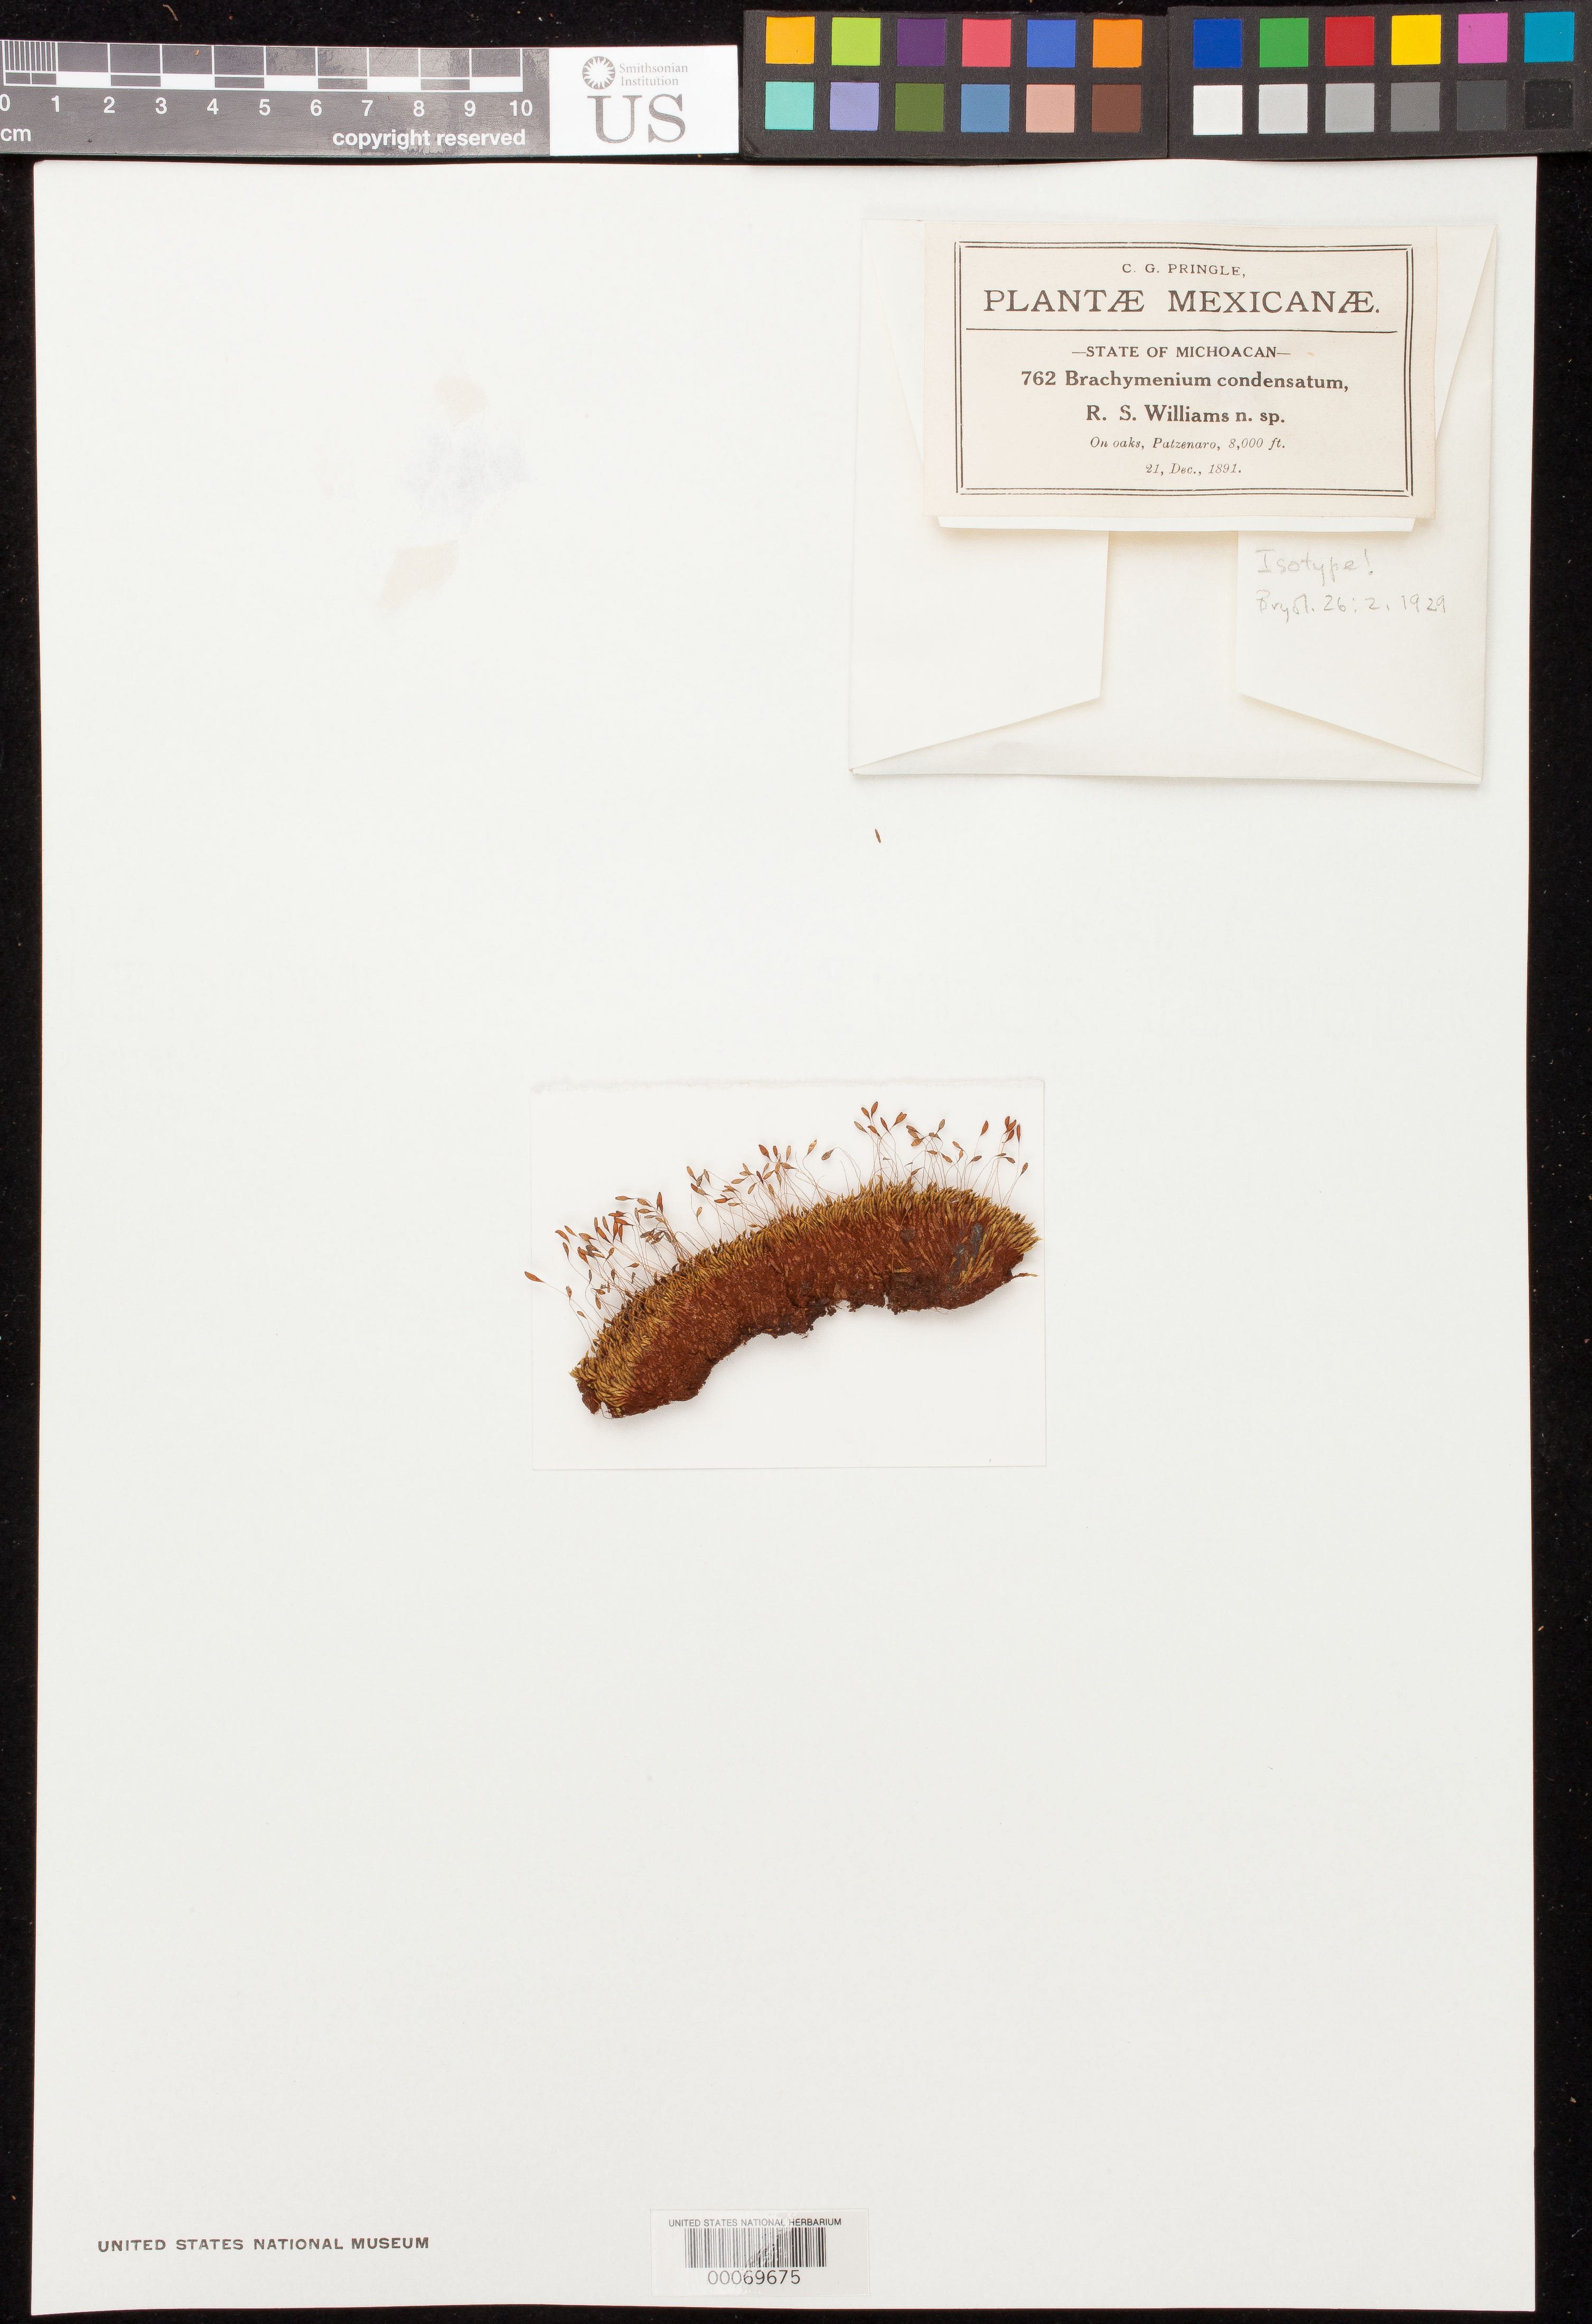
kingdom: Plantae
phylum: Bryophyta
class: Bryopsida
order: Bryales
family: Bryaceae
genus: Brachymenium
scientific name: Brachymenium condensatum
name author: R.S. Williams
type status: Isotype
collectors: C. G. Pringle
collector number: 762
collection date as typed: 21 Dec 1891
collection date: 1891-12-21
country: Mexico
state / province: Michoacán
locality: Patzenaro.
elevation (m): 2438